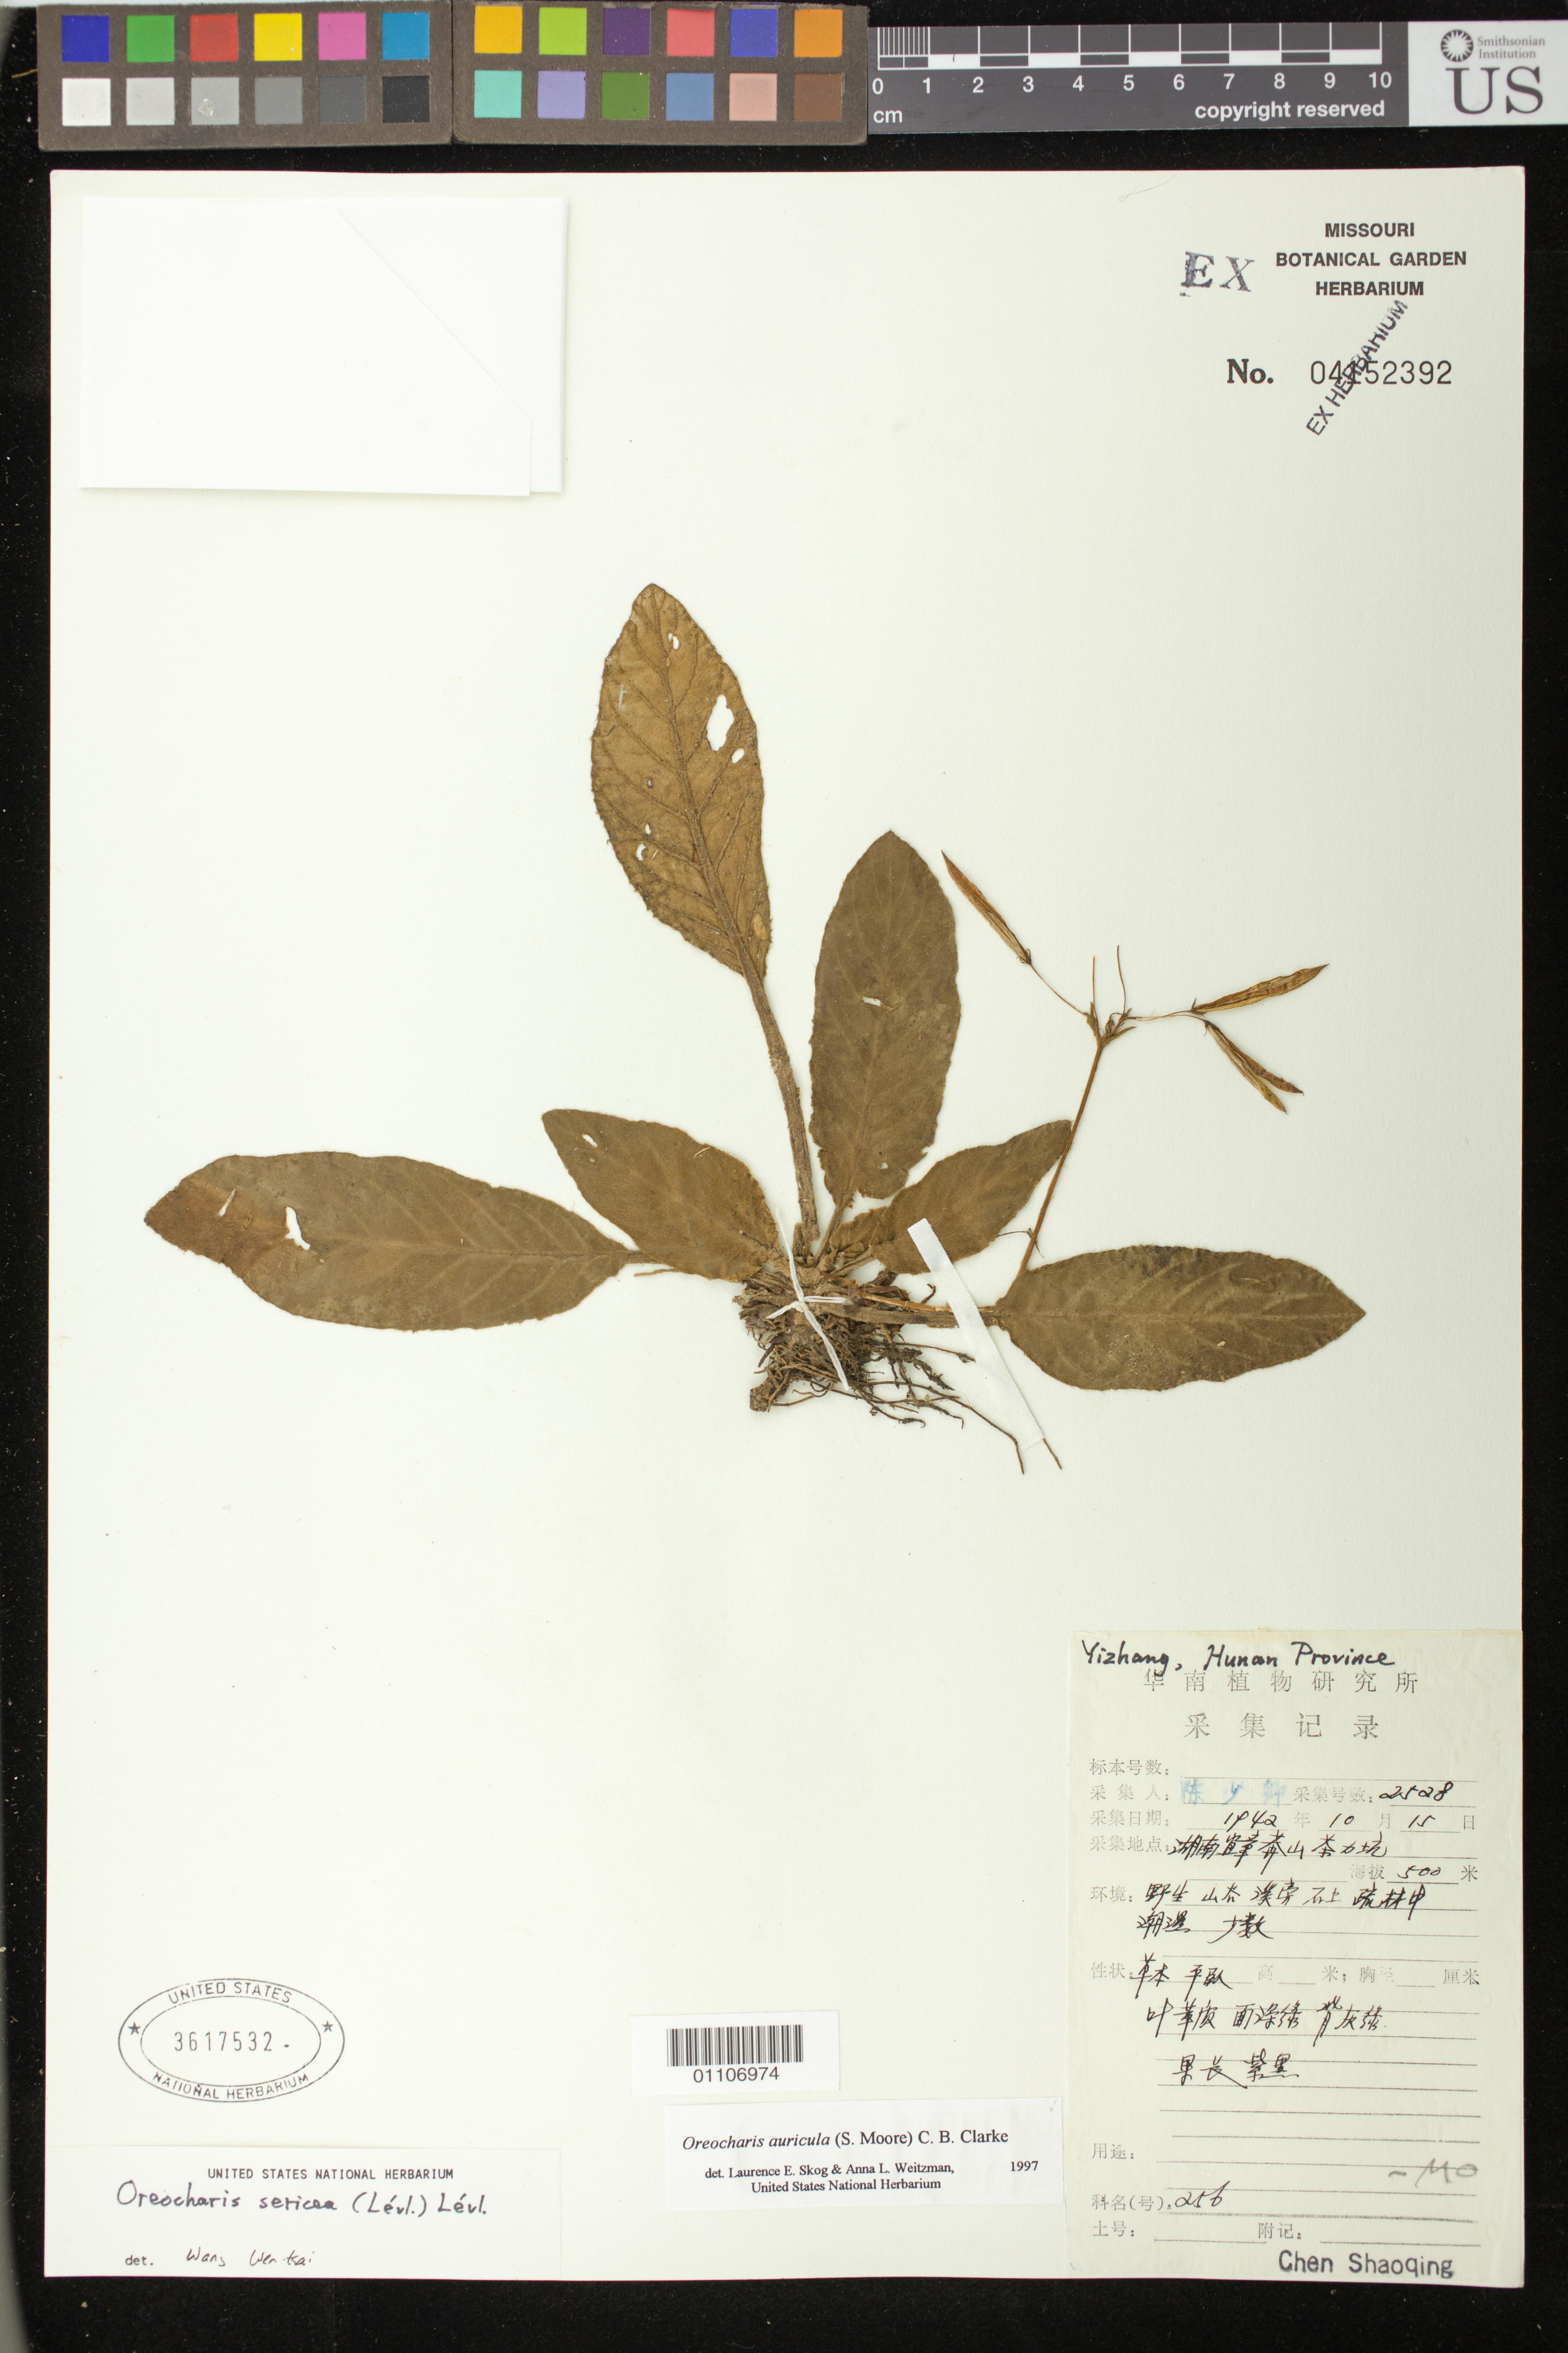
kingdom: Plantae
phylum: Tracheophyta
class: Magnoliopsida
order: Lamiales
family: Gesneriaceae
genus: Oreocharis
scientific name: Oreocharis auricula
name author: (S. Moore) C.B. Clarke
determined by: Skog, L. E.; Weitzman, A. L.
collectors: S. Chen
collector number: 2528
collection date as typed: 15 Oct 1942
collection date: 1942-10-15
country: China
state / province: Hunan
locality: Yizhang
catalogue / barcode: US 3617532